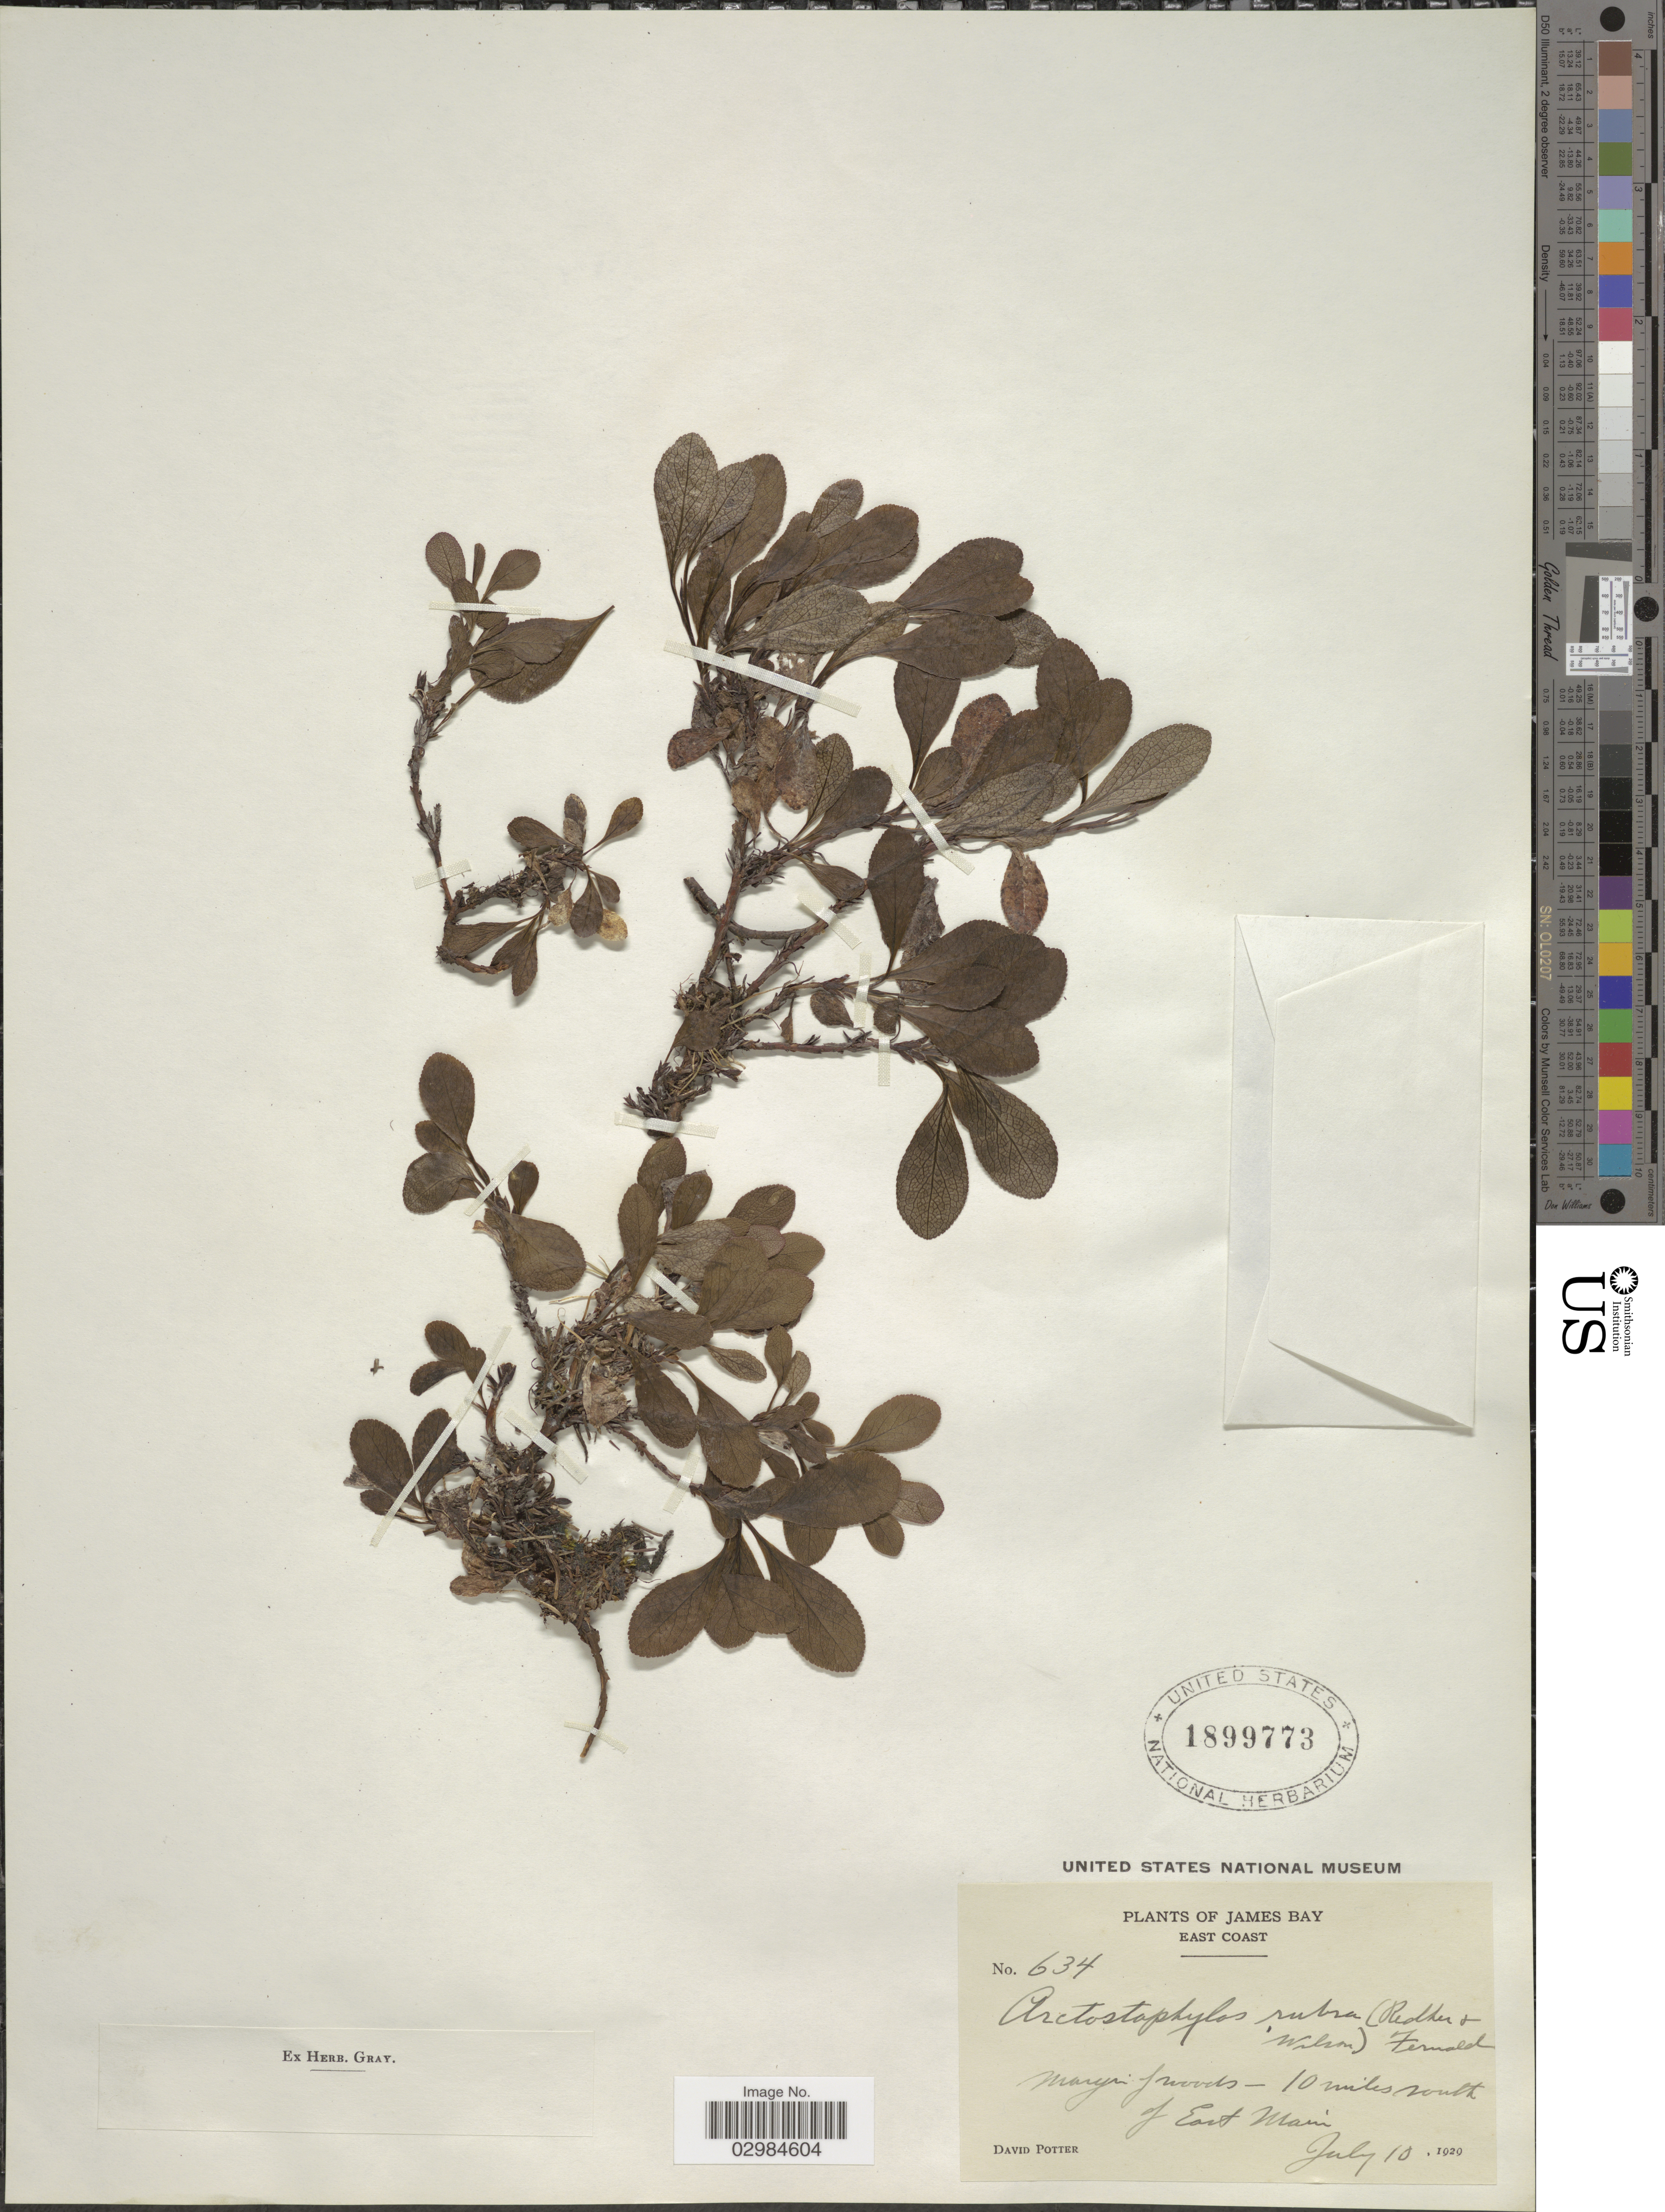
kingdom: Plantae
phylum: Tracheophyta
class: Magnoliopsida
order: Ericales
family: Ericaceae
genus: Arctostaphylos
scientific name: Arctostaphylos rubra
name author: (Rehder & E.H. Wilson) Fernald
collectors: D. Potter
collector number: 634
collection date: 1929-07-10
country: Canada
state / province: Quebec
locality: James Bay. East Coast. Margin of woods - 10 miles south of East Main.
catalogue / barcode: US 1899773